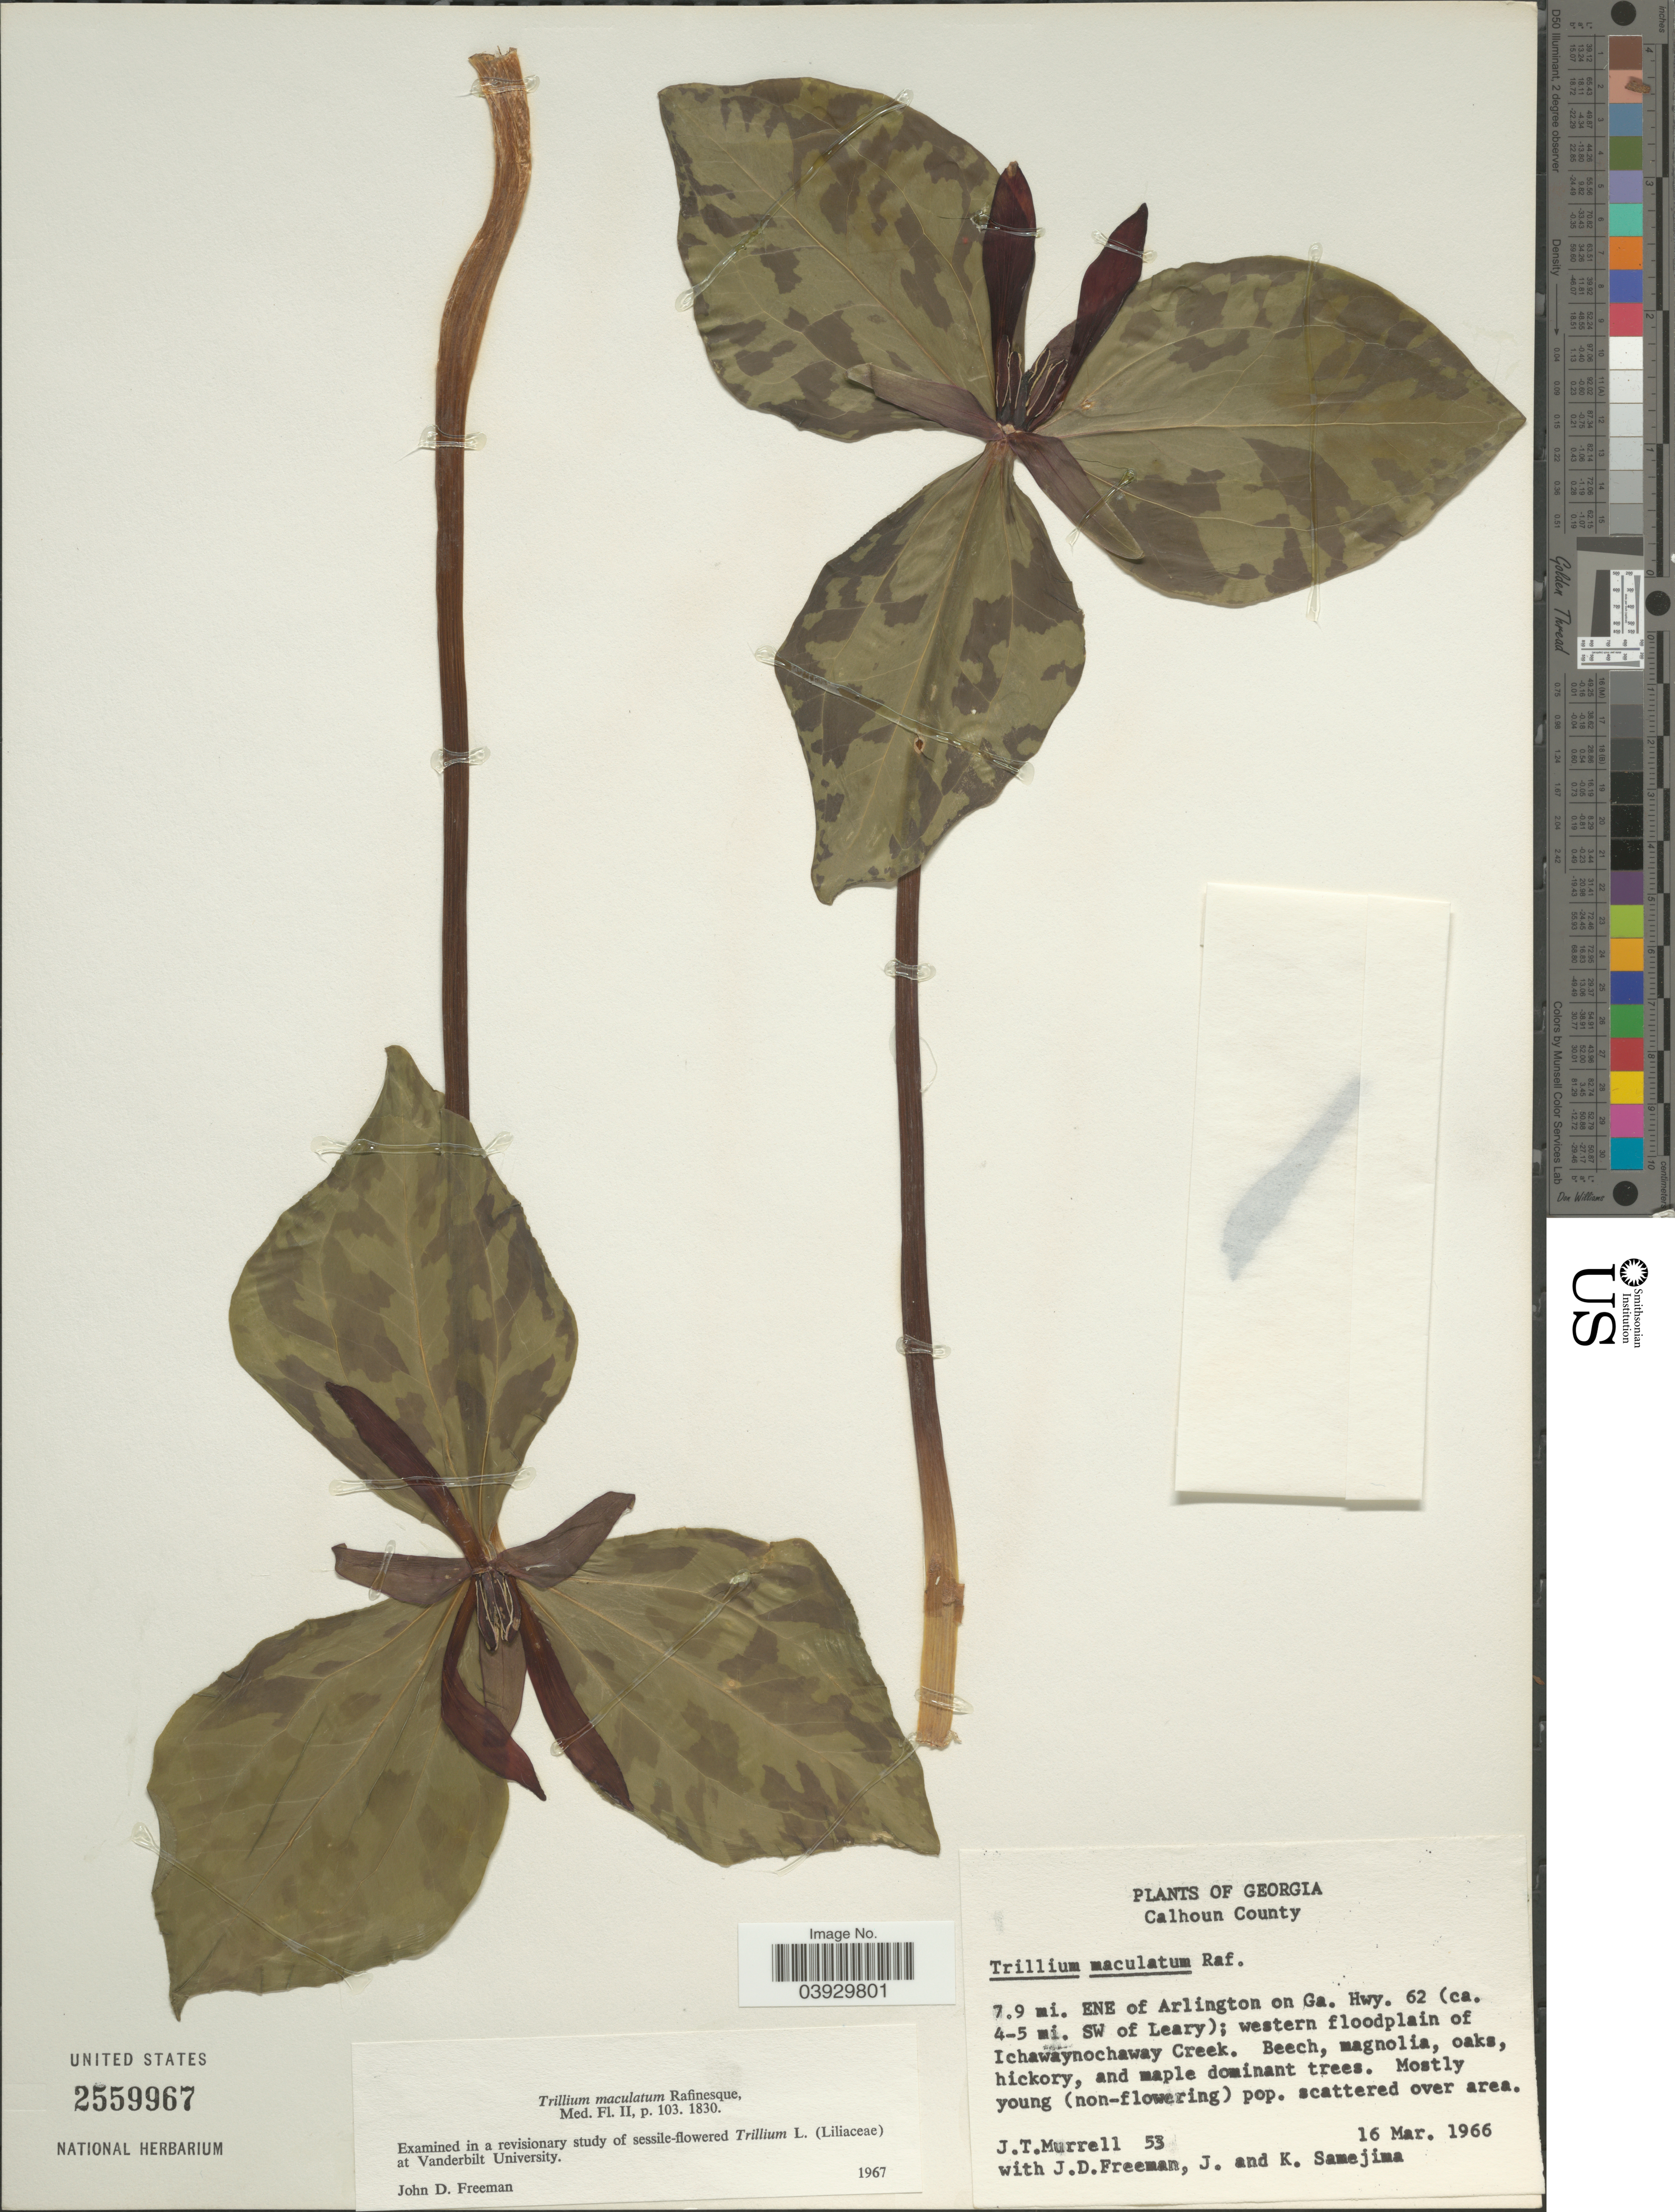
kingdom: Plantae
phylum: Tracheophyta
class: Liliopsida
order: Liliales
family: Melanthiaceae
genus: Trillium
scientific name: Trillium maculatum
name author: Raf.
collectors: J. Murrell, J. Freeman, J. Samejima & K. Samejima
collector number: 53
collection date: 1966-03-16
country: United States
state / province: Georgia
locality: Calhoun County. 7.9 mi. ENE of Arlington on Ga. Hwy. 62 (ca. 4-5 mi. SW of Leary); western floodplain of Ichawaynochaway Creek.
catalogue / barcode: US 2559967